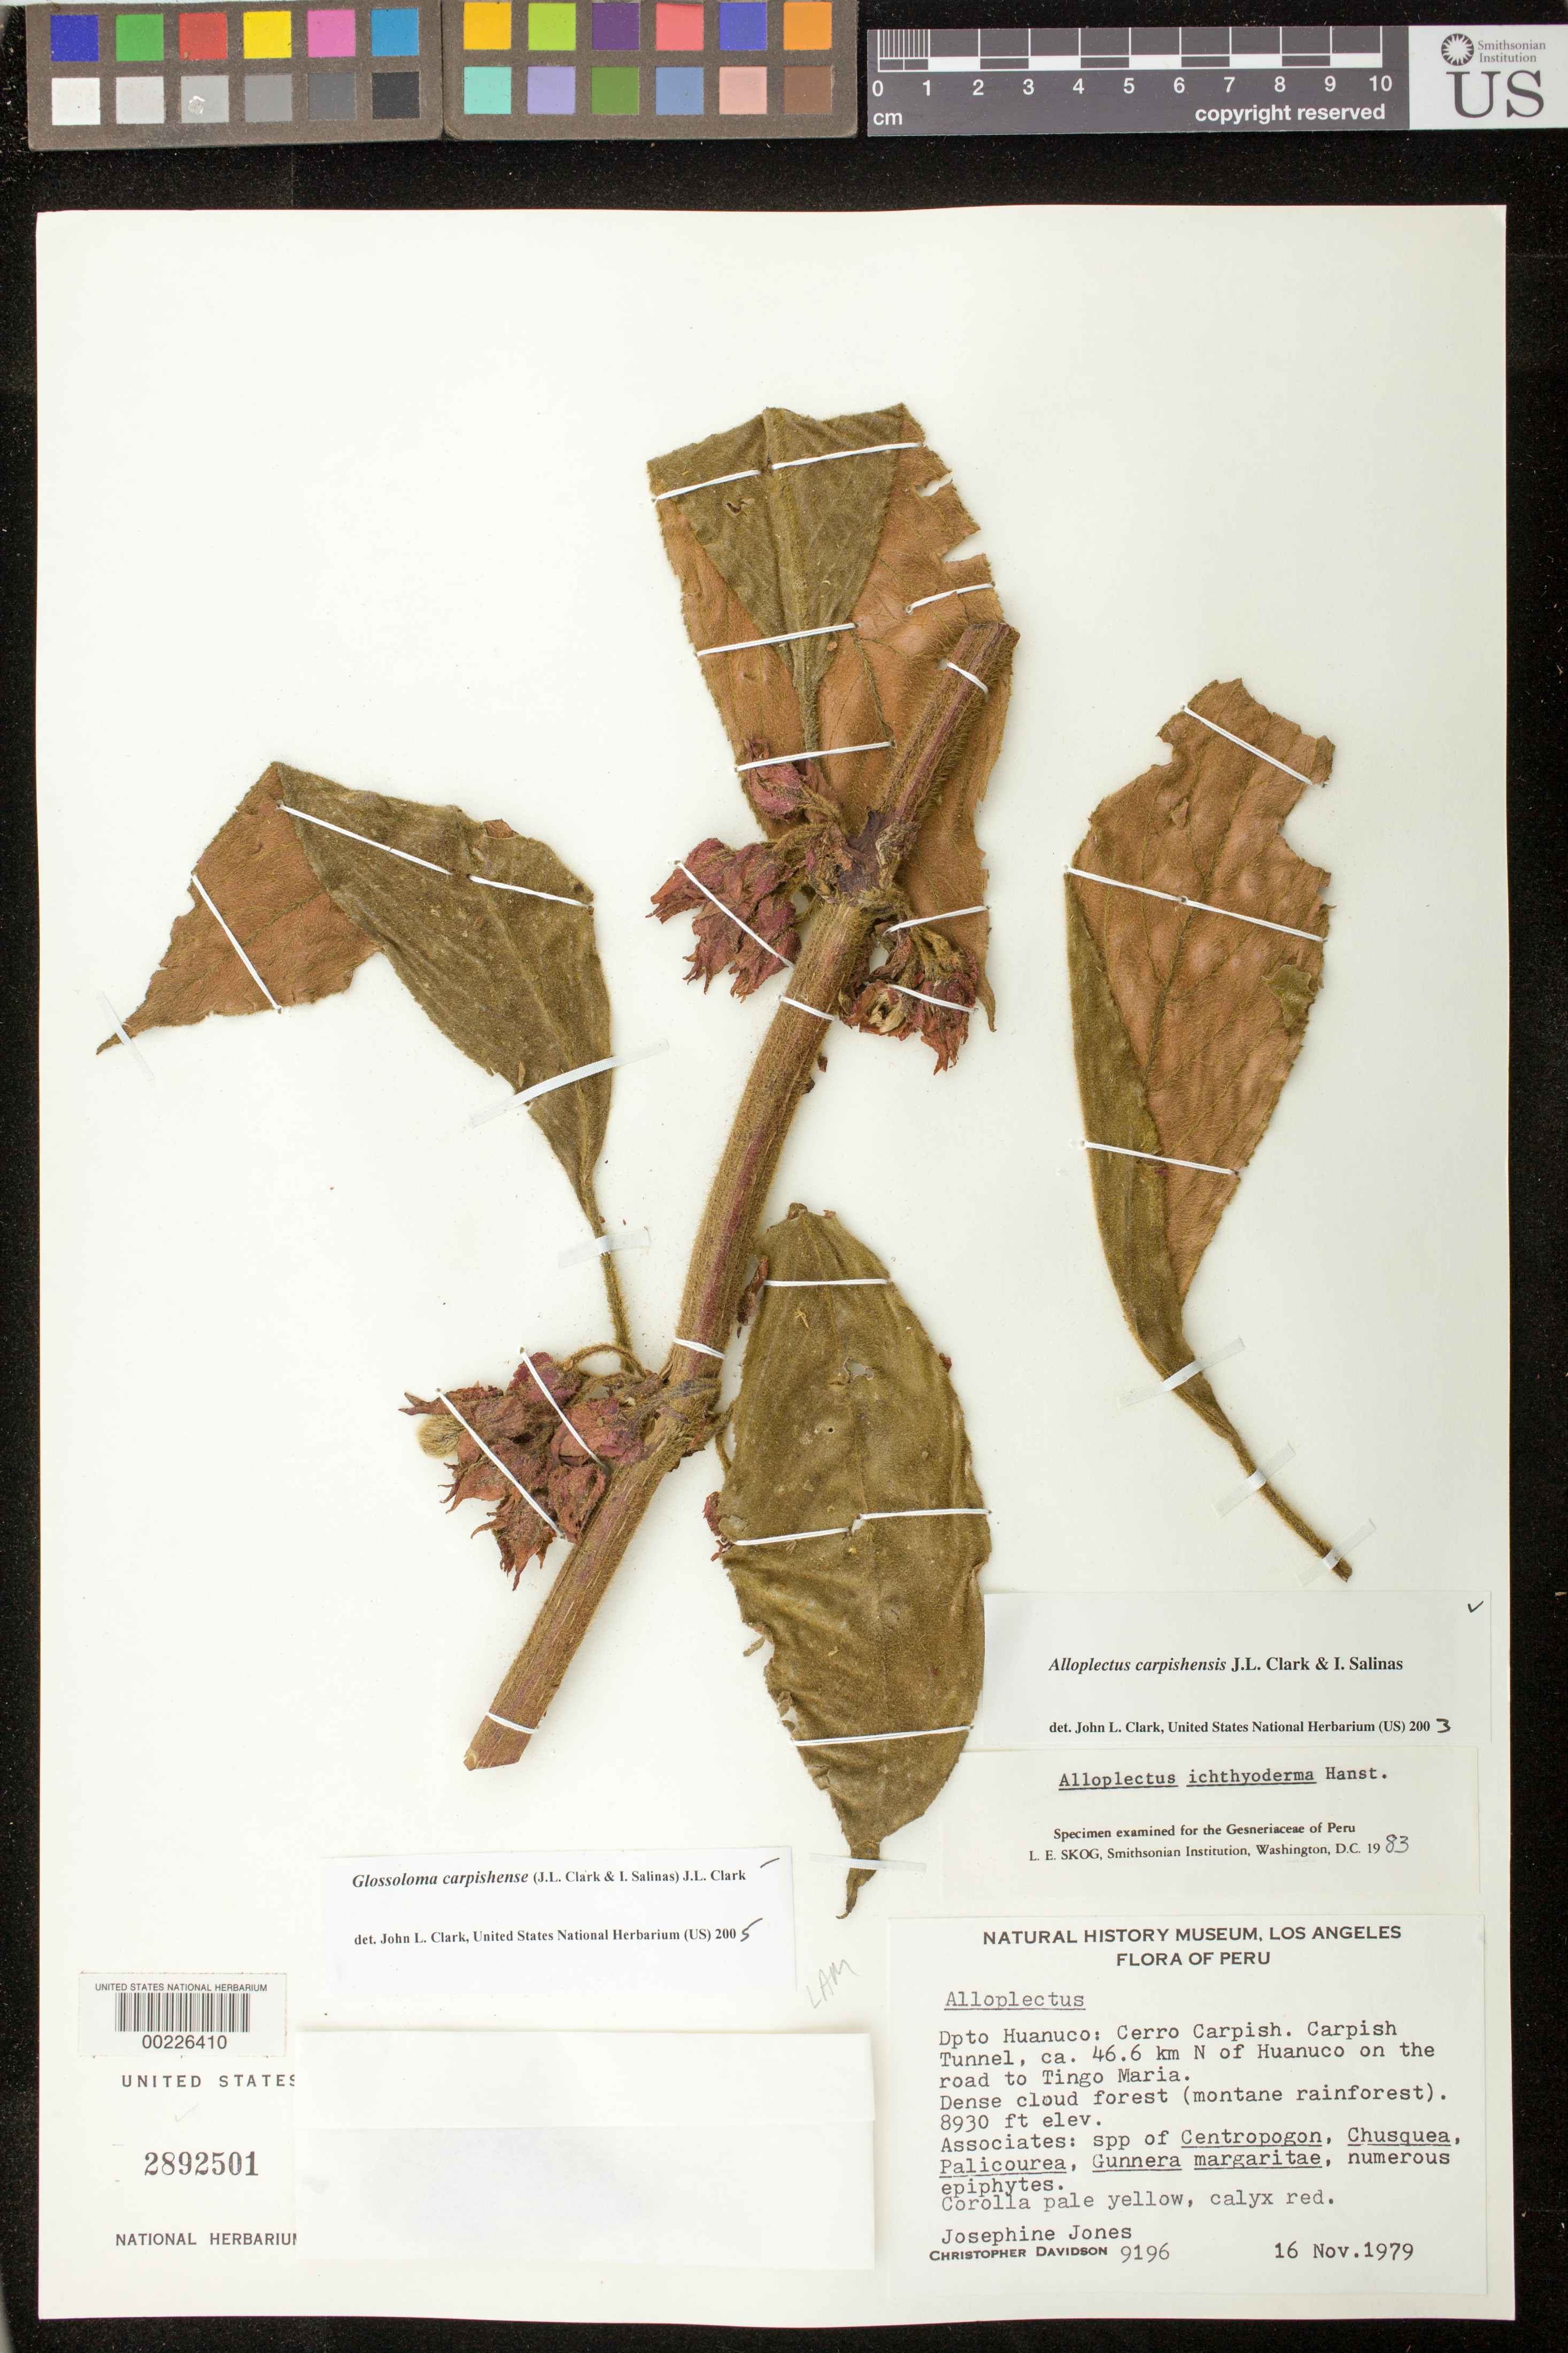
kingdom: Plantae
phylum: Tracheophyta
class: Magnoliopsida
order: Lamiales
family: Gesneriaceae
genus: Glossoloma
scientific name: Glossoloma carpishense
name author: (J.L. Clark & I. Salinas) J.L. Clark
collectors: C. Davidson & J. Jones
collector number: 9196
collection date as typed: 16 Nov 1979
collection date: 1979-11-16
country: Peru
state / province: Huánuco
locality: Cerro Carpish, Carpish tunnel, ca 46.6 km N of Huanuco on the road to Tingo Maria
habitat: Dense cloud forest (montane rainforest); associates, spp of Centropogon, Chusquea, Palicourea, Gunnera margaritae, numerous epiphytes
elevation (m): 2722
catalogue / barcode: US 2892501